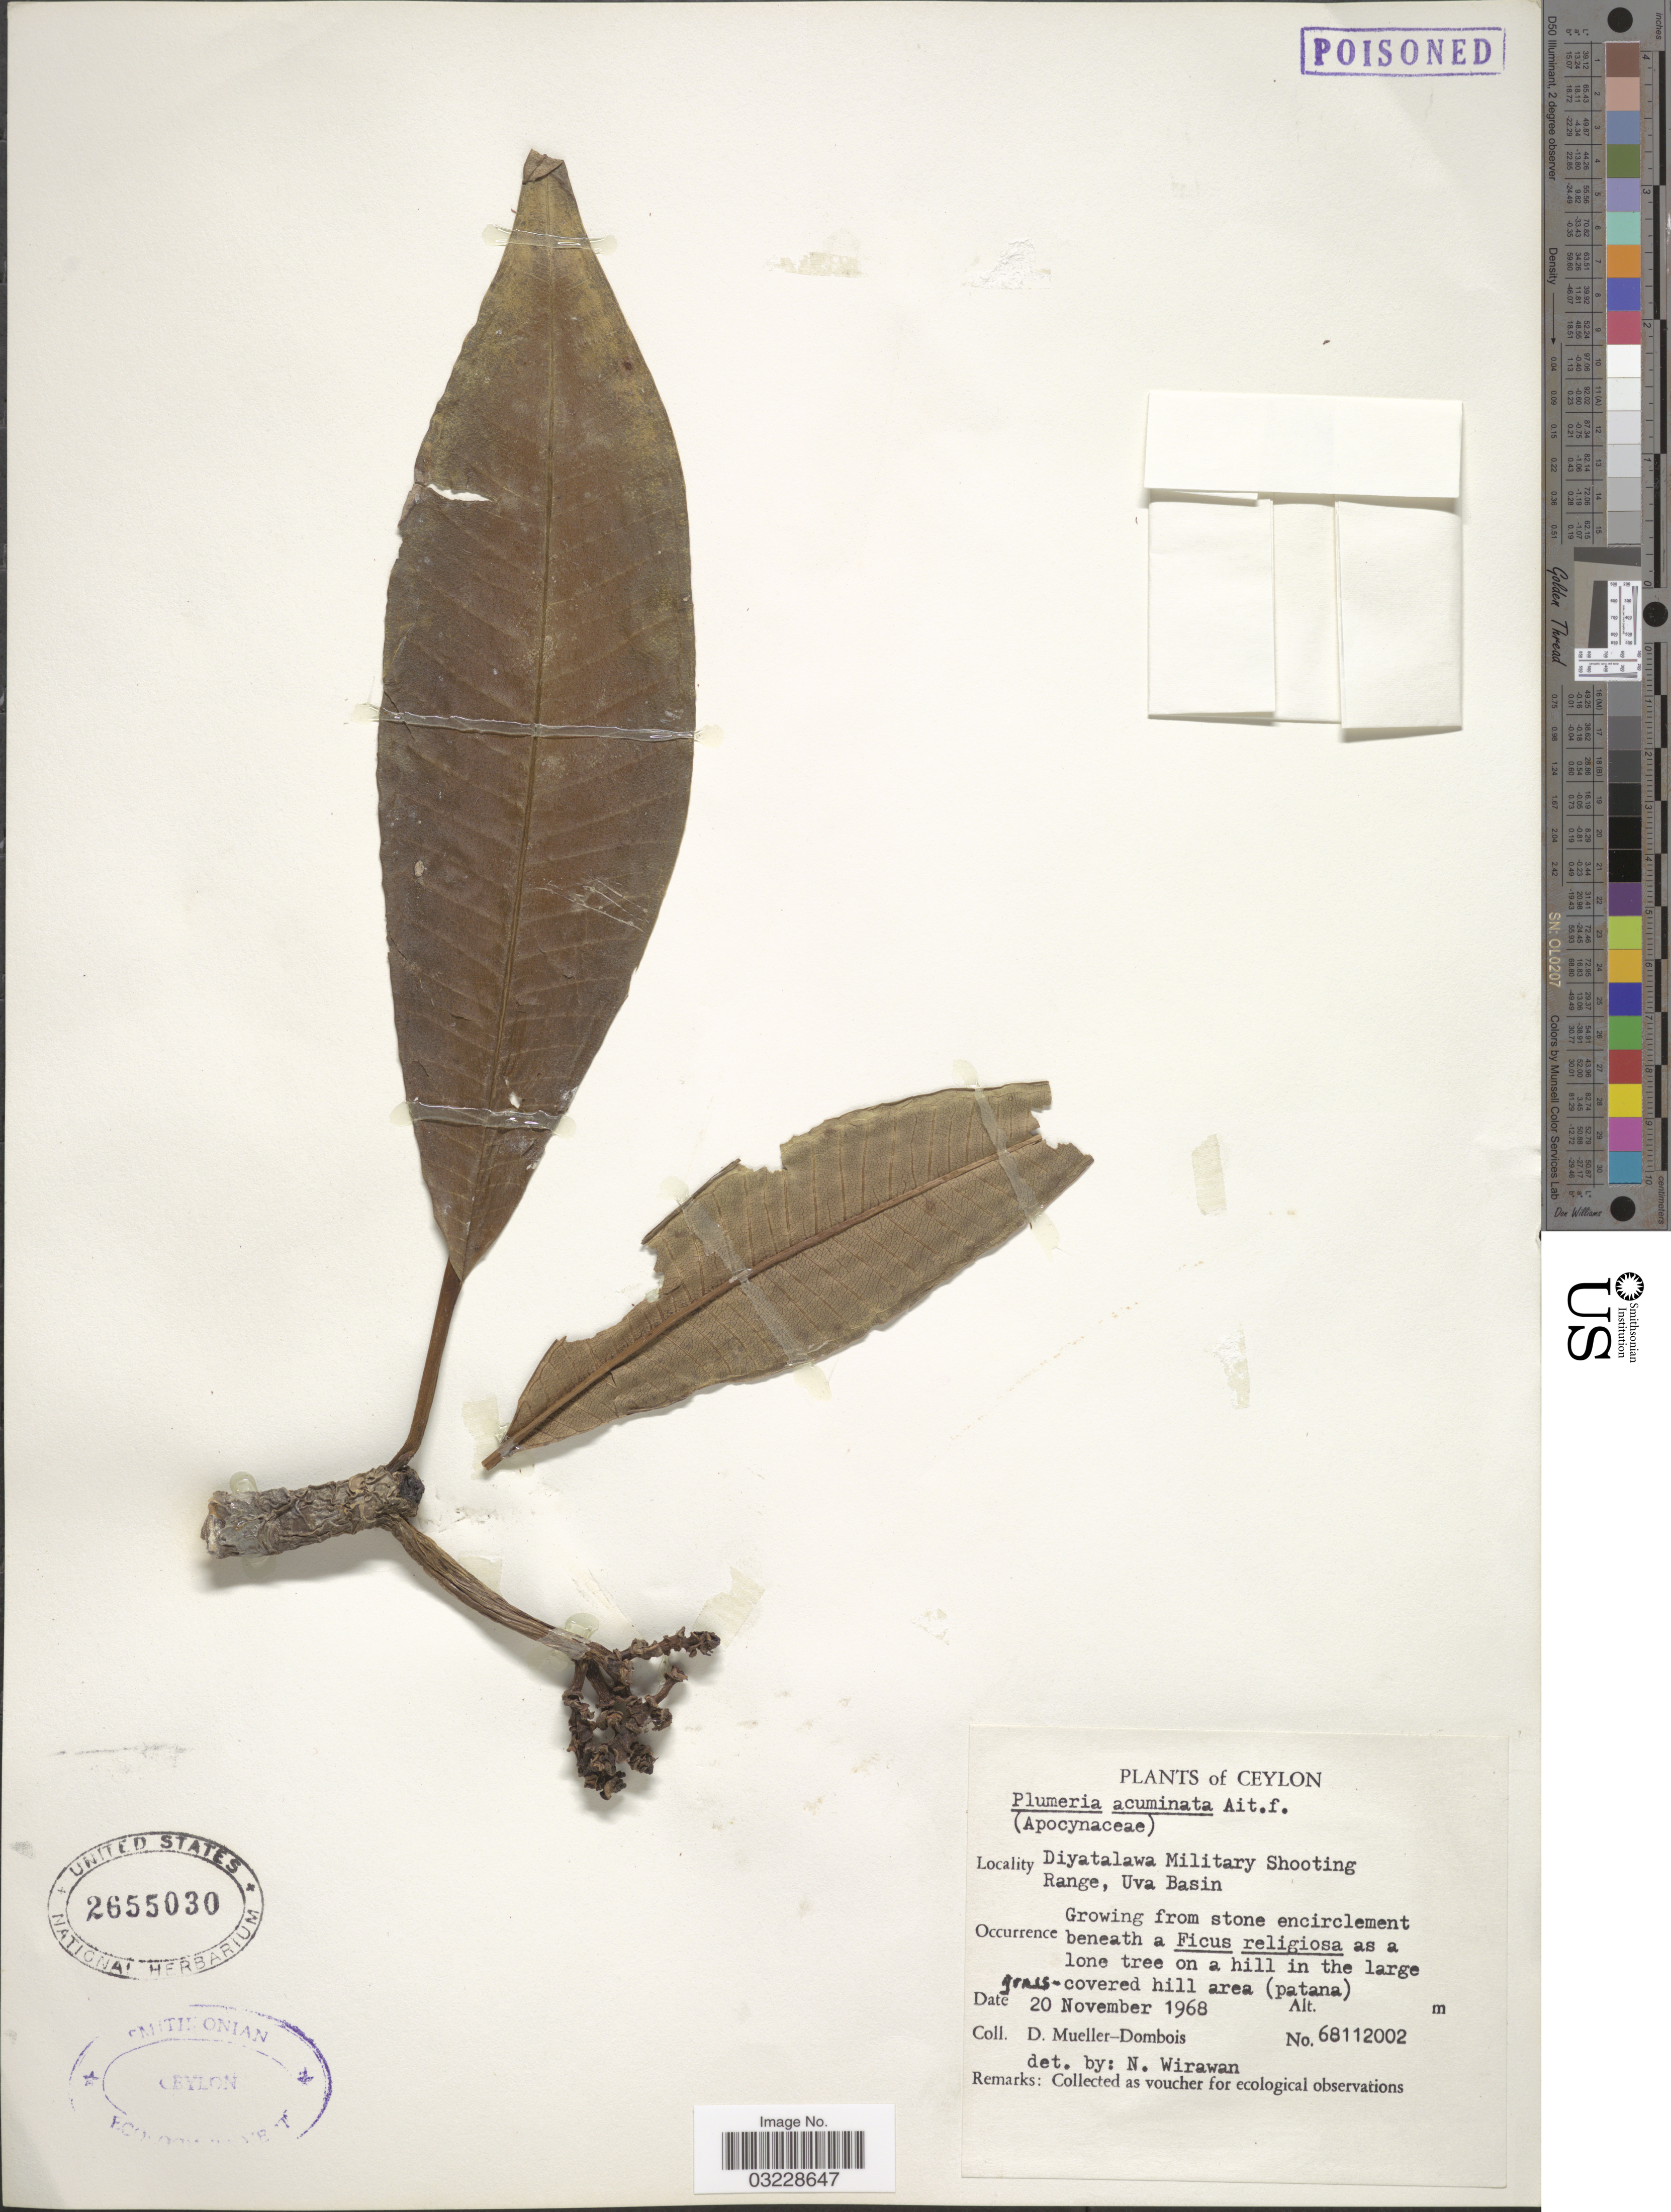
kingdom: Plantae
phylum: Tracheophyta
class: Magnoliopsida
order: Gentianales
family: Apocynaceae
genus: Plumeria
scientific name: Plumeria rubra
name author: L.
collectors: D. Mueller-Dombois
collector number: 68112002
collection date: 1968-11-20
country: Sri Lanka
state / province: Uva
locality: Ceylon. Diyatalawa Military Shooting Range, Uva Basin.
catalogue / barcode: US 2655030